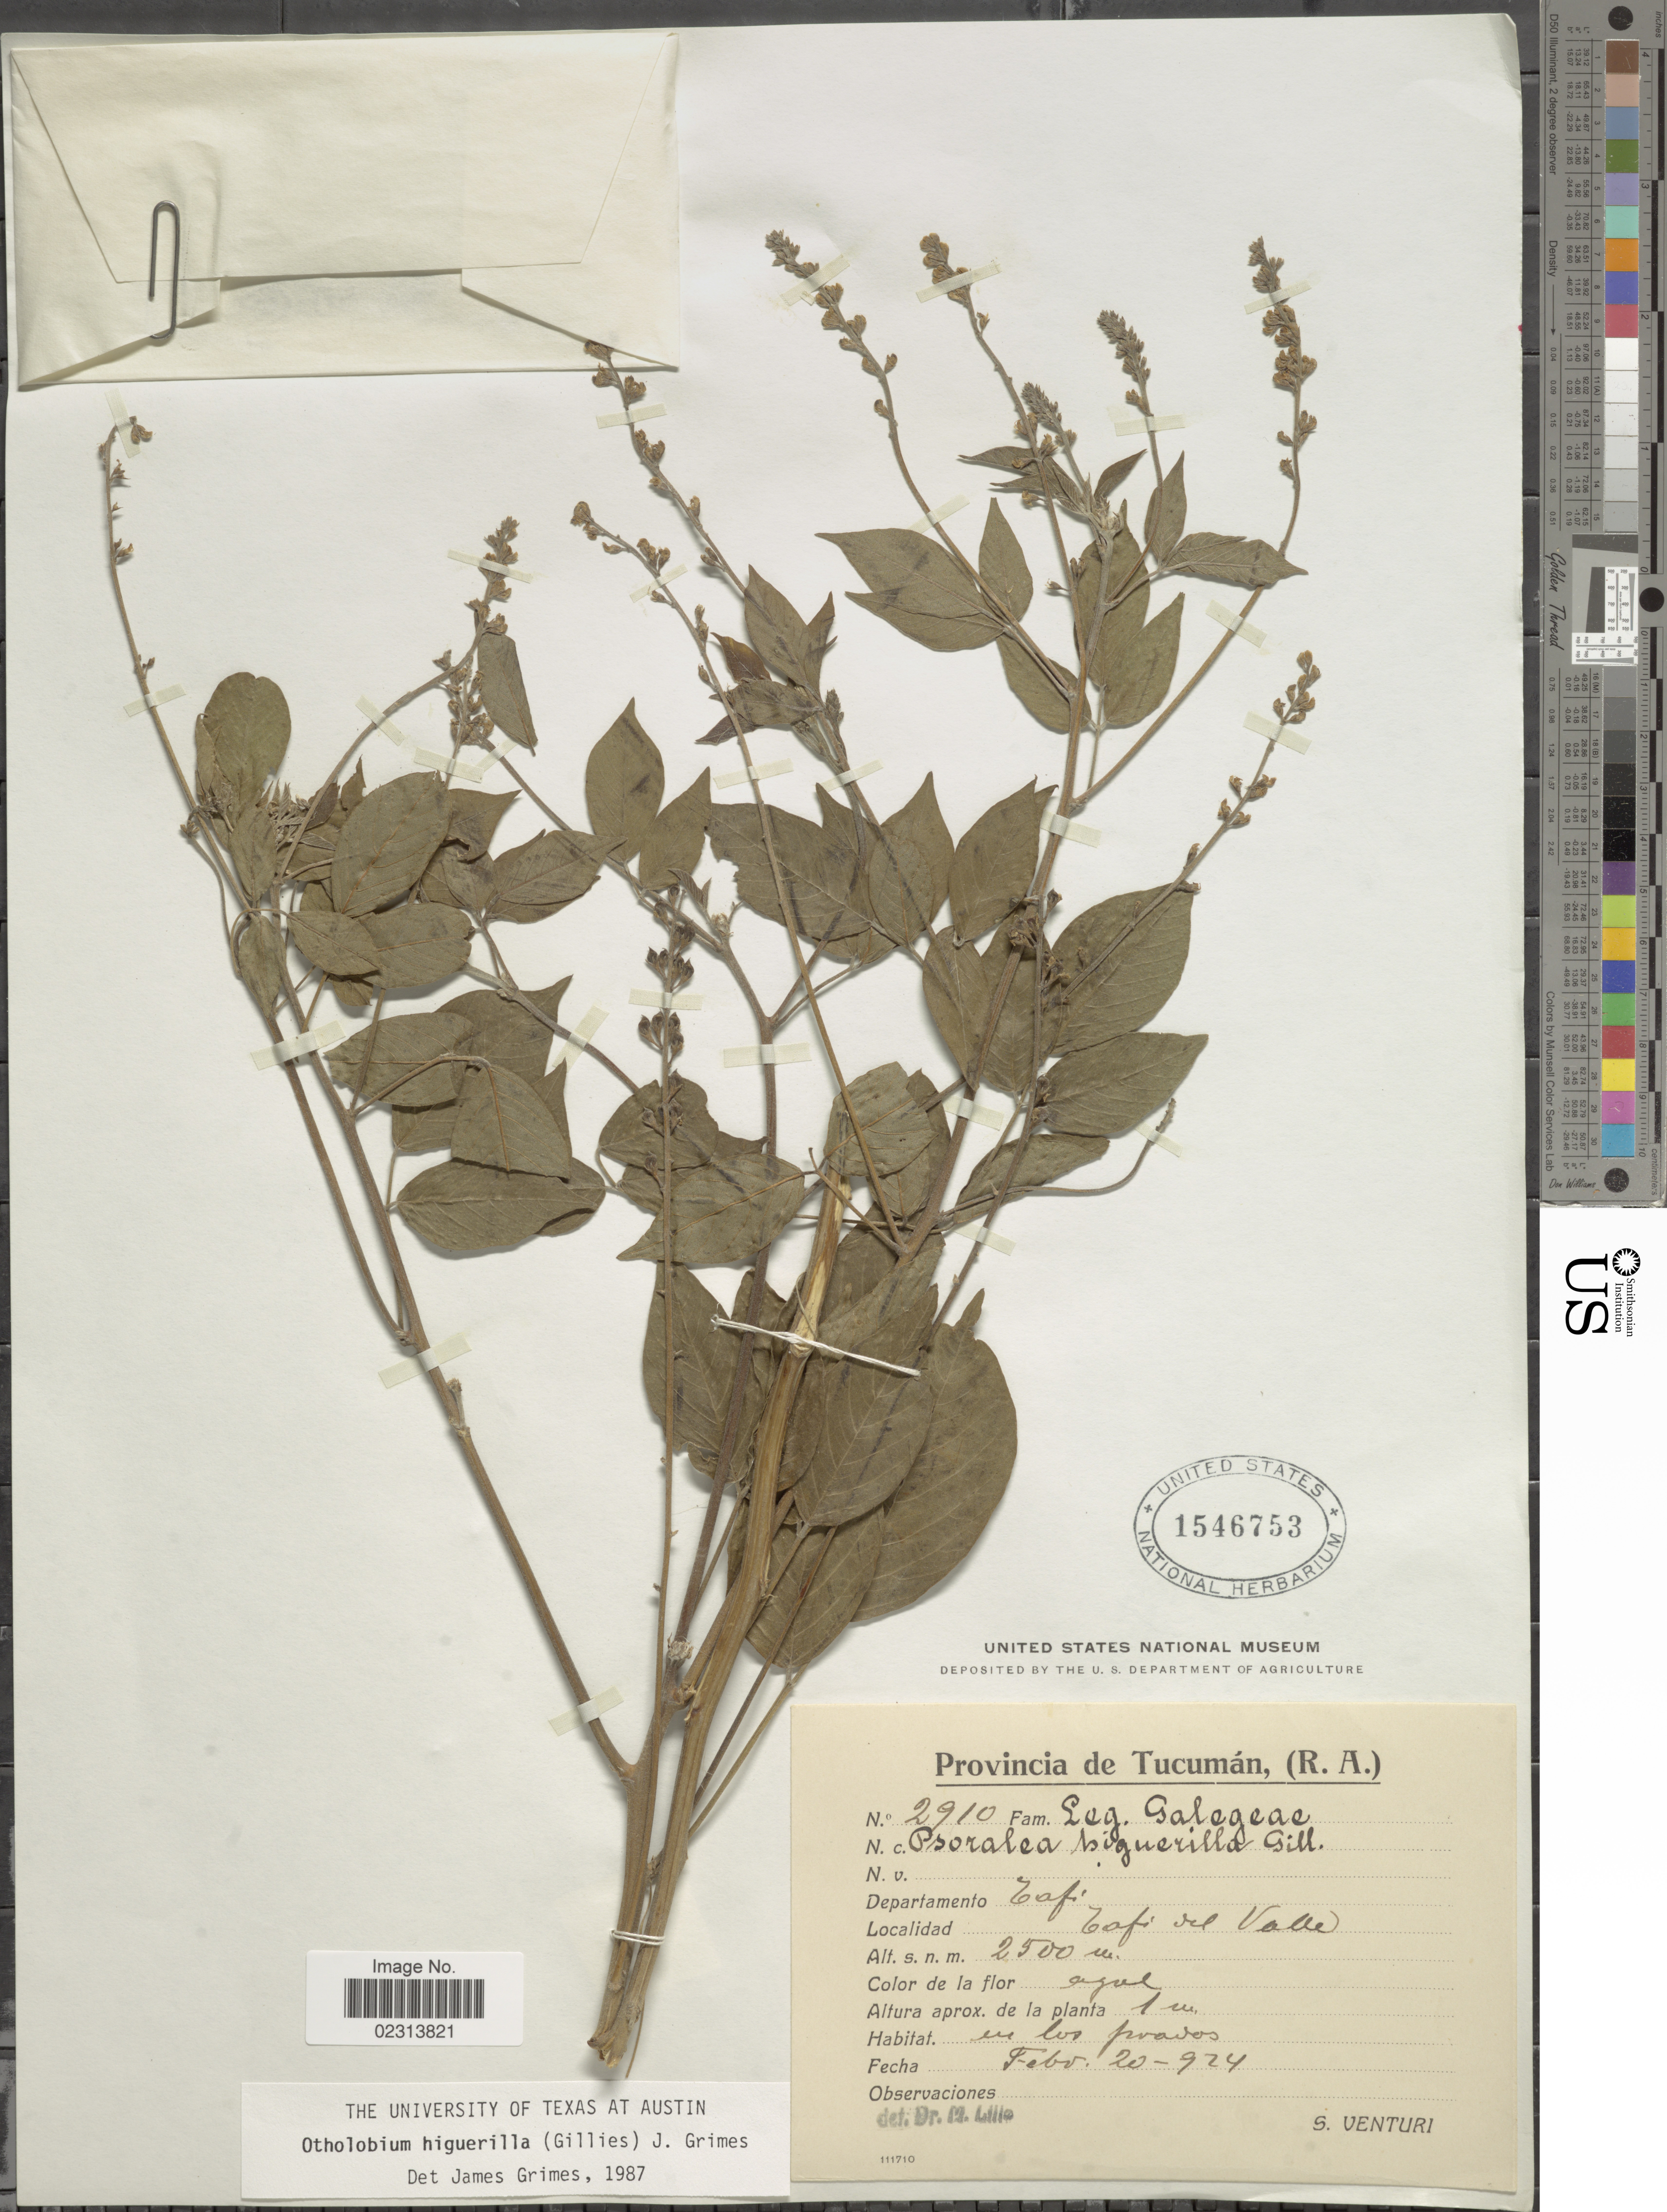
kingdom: Plantae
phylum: Tracheophyta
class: Magnoliopsida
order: Fabales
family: Fabaceae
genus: Otholobium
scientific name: Otholobium higuerilla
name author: (Gillies ex Hook.) J.W. Grimes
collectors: S. Venturi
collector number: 2910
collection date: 1924-02-20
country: Argentina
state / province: Tucuman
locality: Provincia de Tucuman (R. A.), Departamento Tafi, Tafi del Valle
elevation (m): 2500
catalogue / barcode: US 1546753